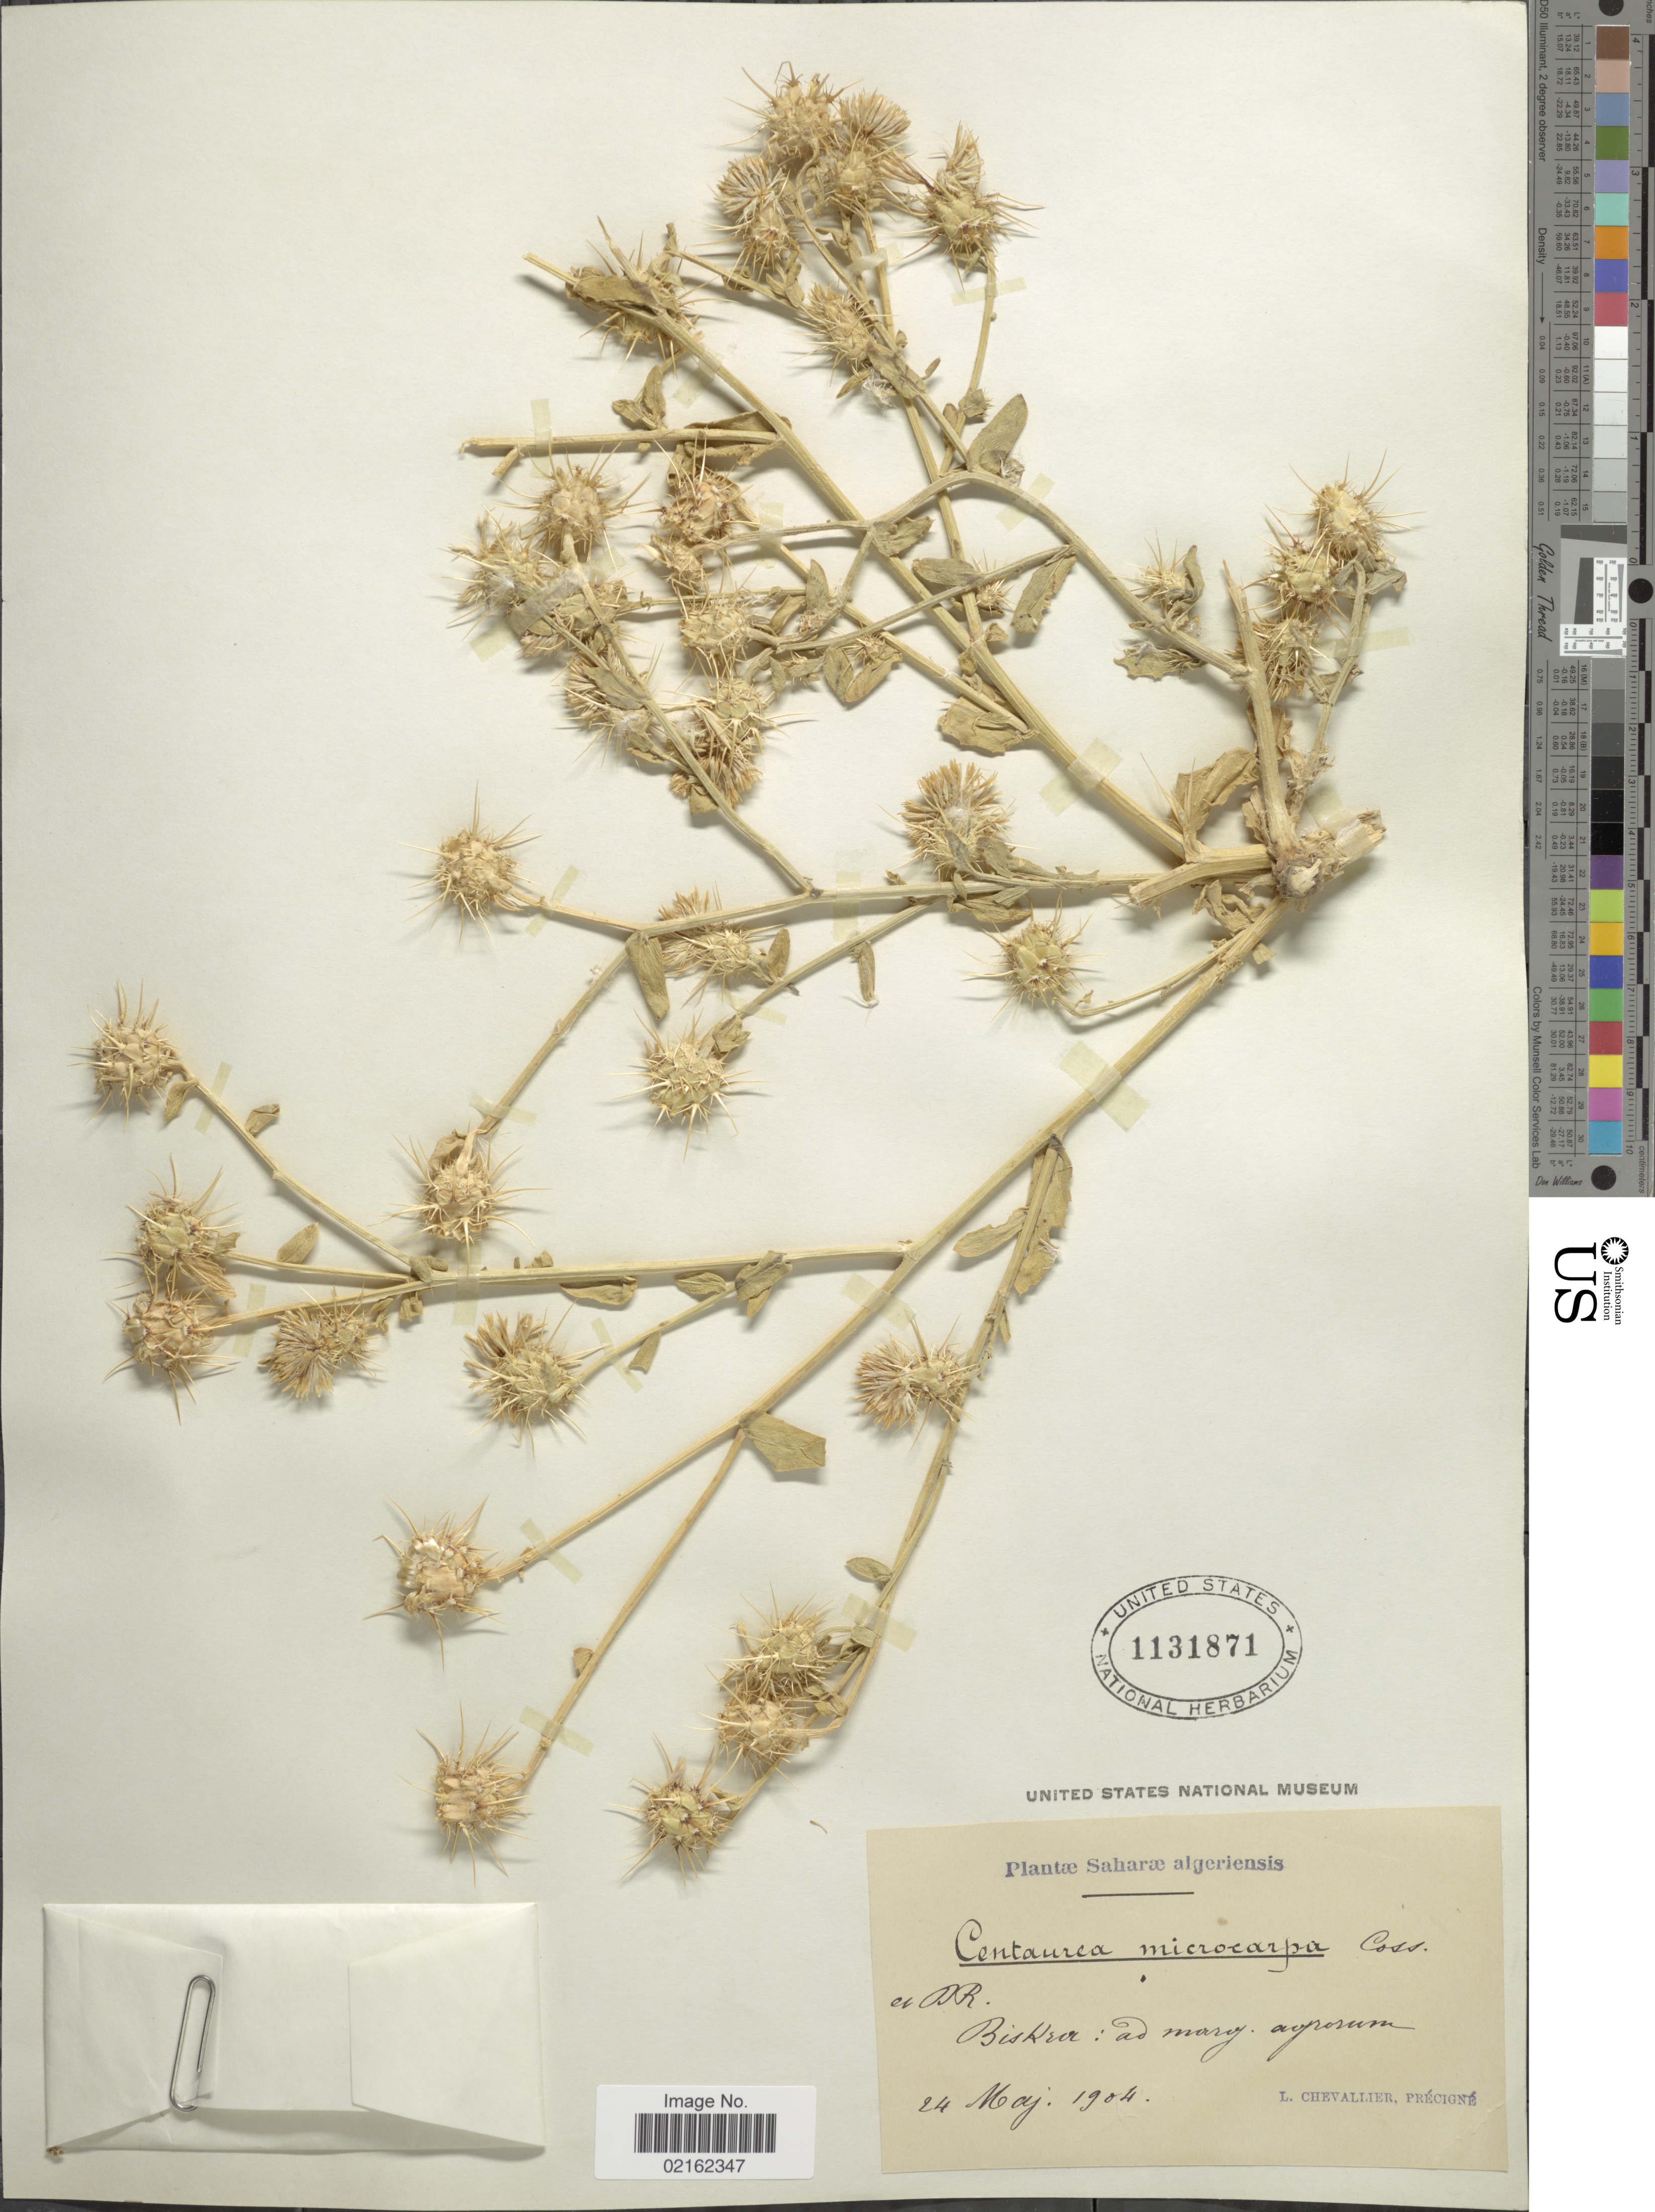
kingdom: Plantae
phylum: Tracheophyta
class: Magnoliopsida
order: Asterales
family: Asteraceae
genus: Centaurea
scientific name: Centaurea microcarpa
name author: Coss.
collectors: L. Chevallier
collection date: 1904-05-24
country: Algeria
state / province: Biskra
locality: Saharae Algeriensis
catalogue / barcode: US 1131871